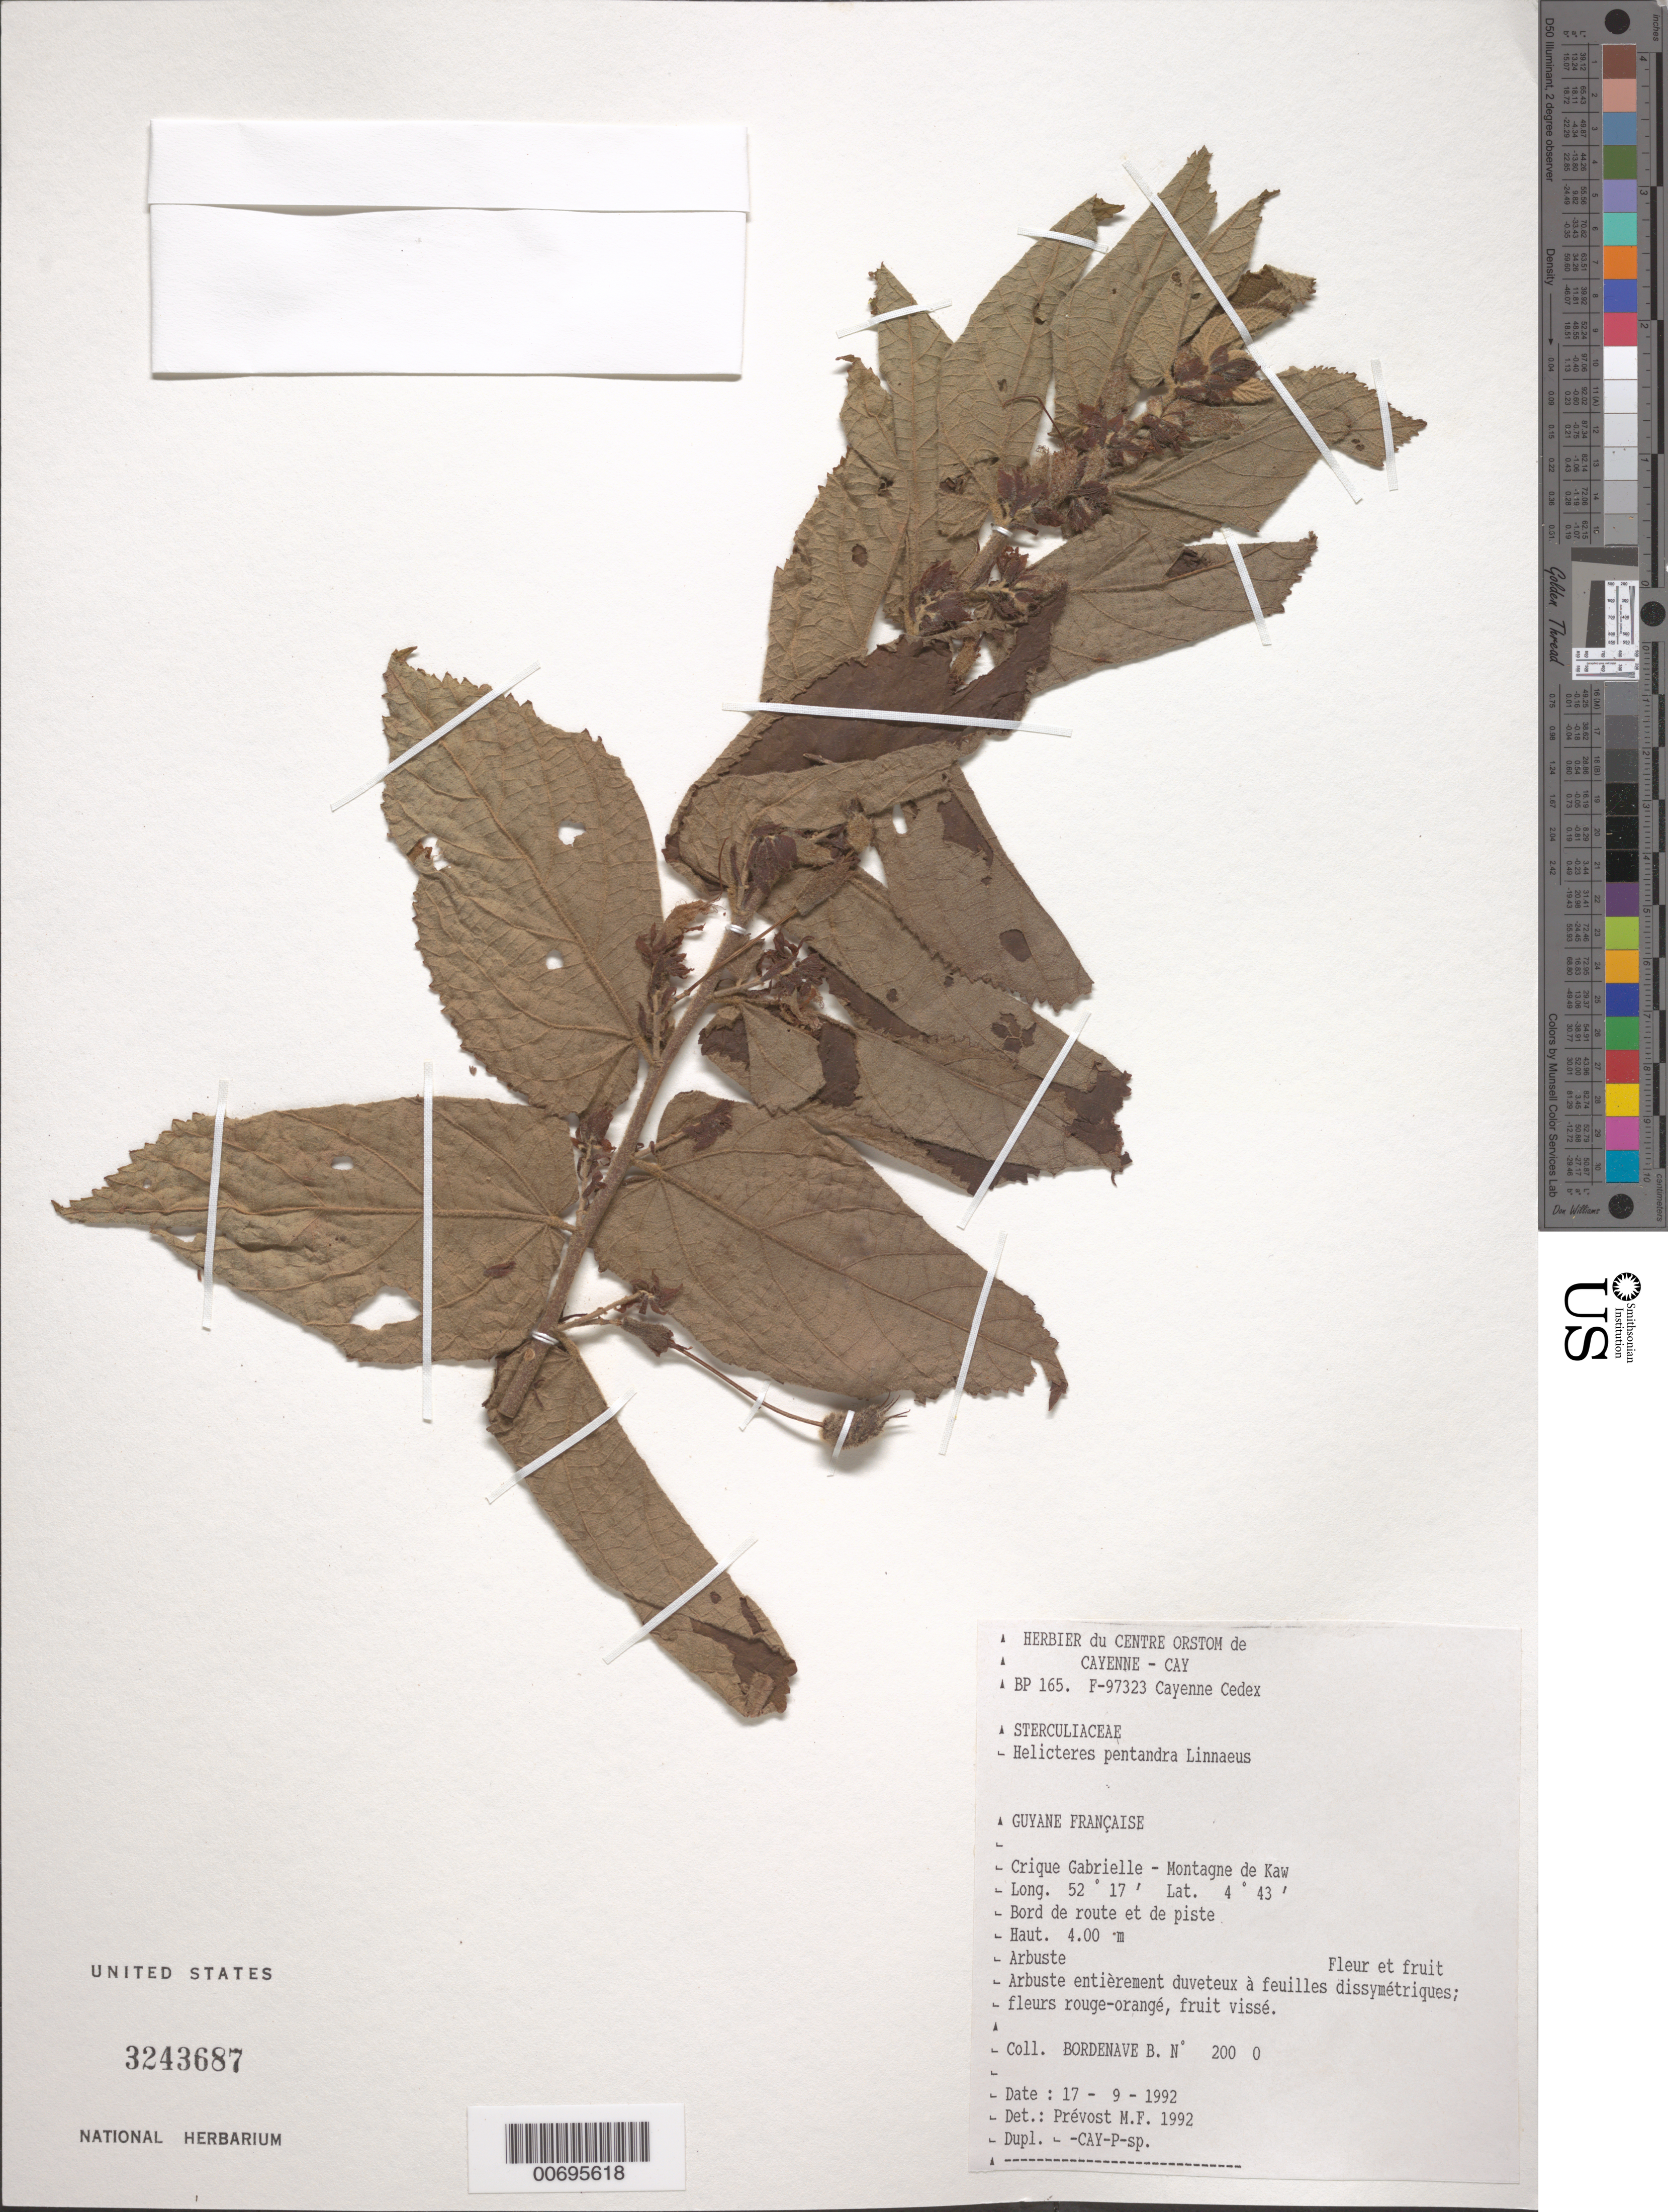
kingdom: Plantae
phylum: Tracheophyta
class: Magnoliopsida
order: Malvales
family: Malvaceae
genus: Helicteres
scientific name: Helicteres pentandra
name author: L.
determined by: Prévost, M.-F.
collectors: B. Bordenave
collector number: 200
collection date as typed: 17-Sep-92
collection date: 1992-09-17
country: French Guiana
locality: Crique Gabrielle-Montagne de Kaw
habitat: Along road and trail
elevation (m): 4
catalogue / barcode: US 3243687